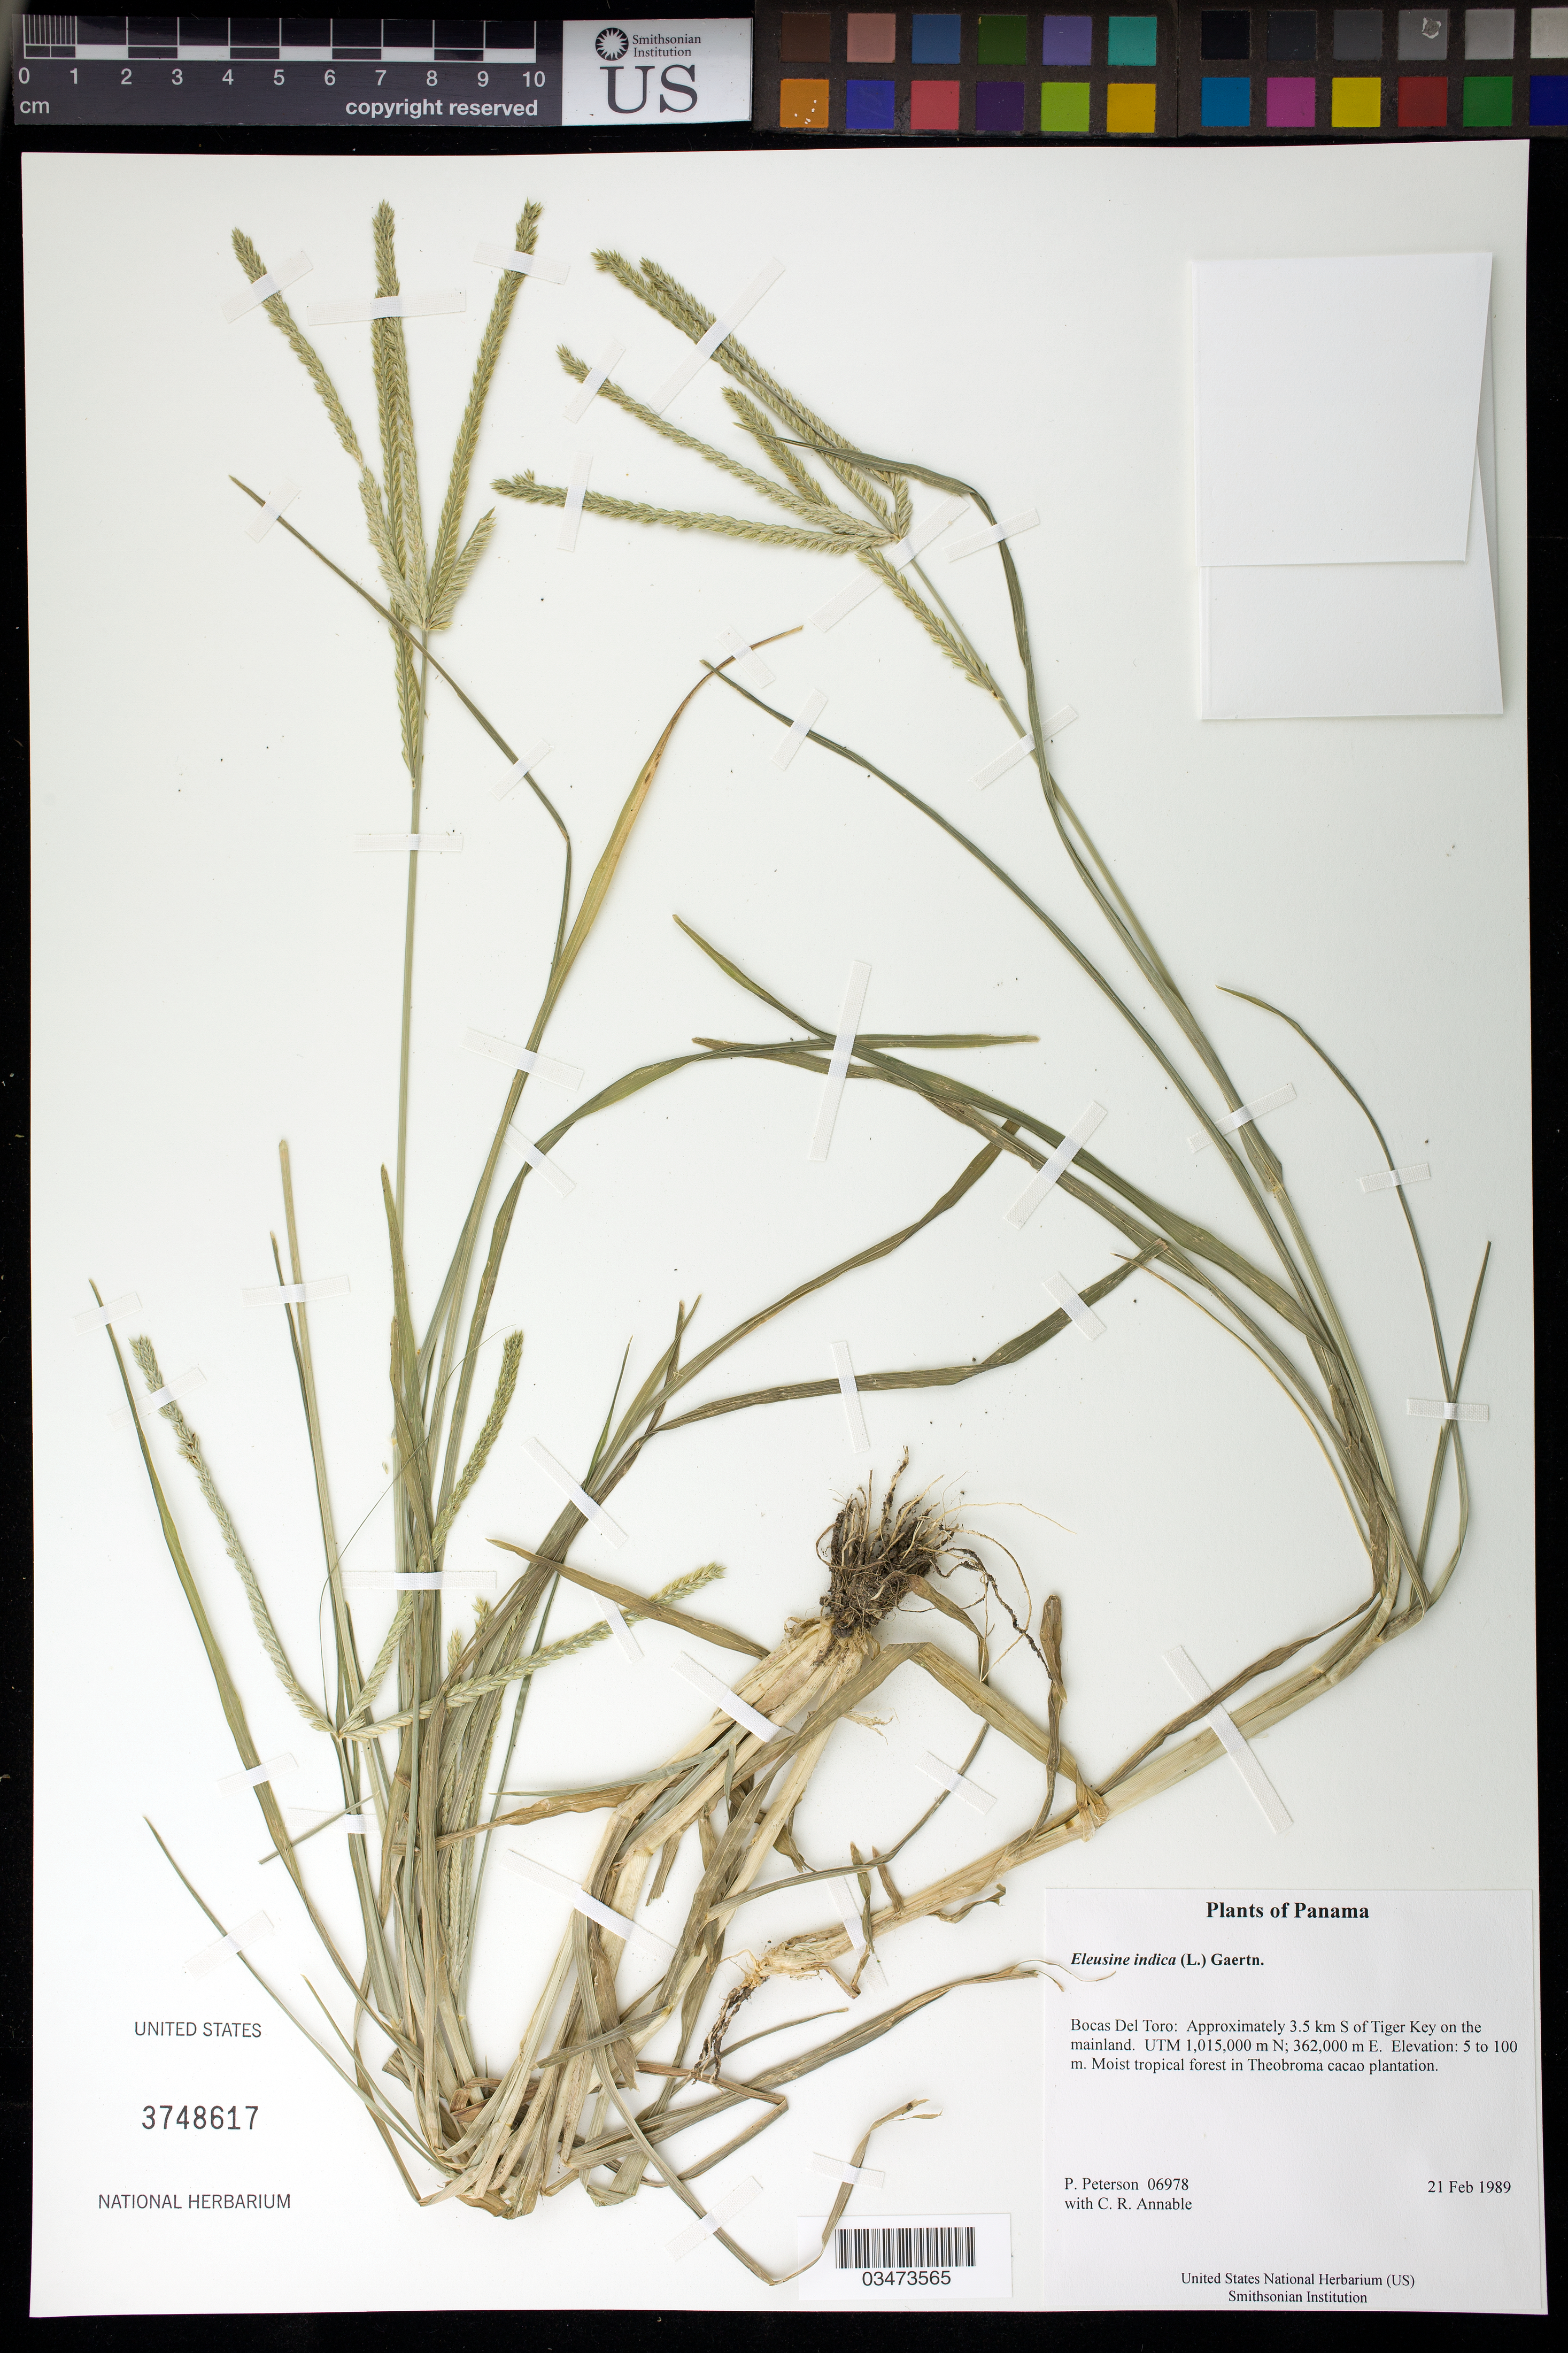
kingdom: Plantae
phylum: Tracheophyta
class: Liliopsida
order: Poales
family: Poaceae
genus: Eleusine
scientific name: Eleusine indica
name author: (L.) Gaertn.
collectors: P. M. Peterson & C. R. Annable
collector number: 06978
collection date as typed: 21 Feb 1989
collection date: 1989-02-21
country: Panama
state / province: Bocas del Toro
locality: Approximately 3.5 km S of Tiger Key on the mainland. UTM 1,015,000 m N; 362,000 m E.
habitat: Moist tropical forest in Theobroma cacao plantation.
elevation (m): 5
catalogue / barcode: US 3748617